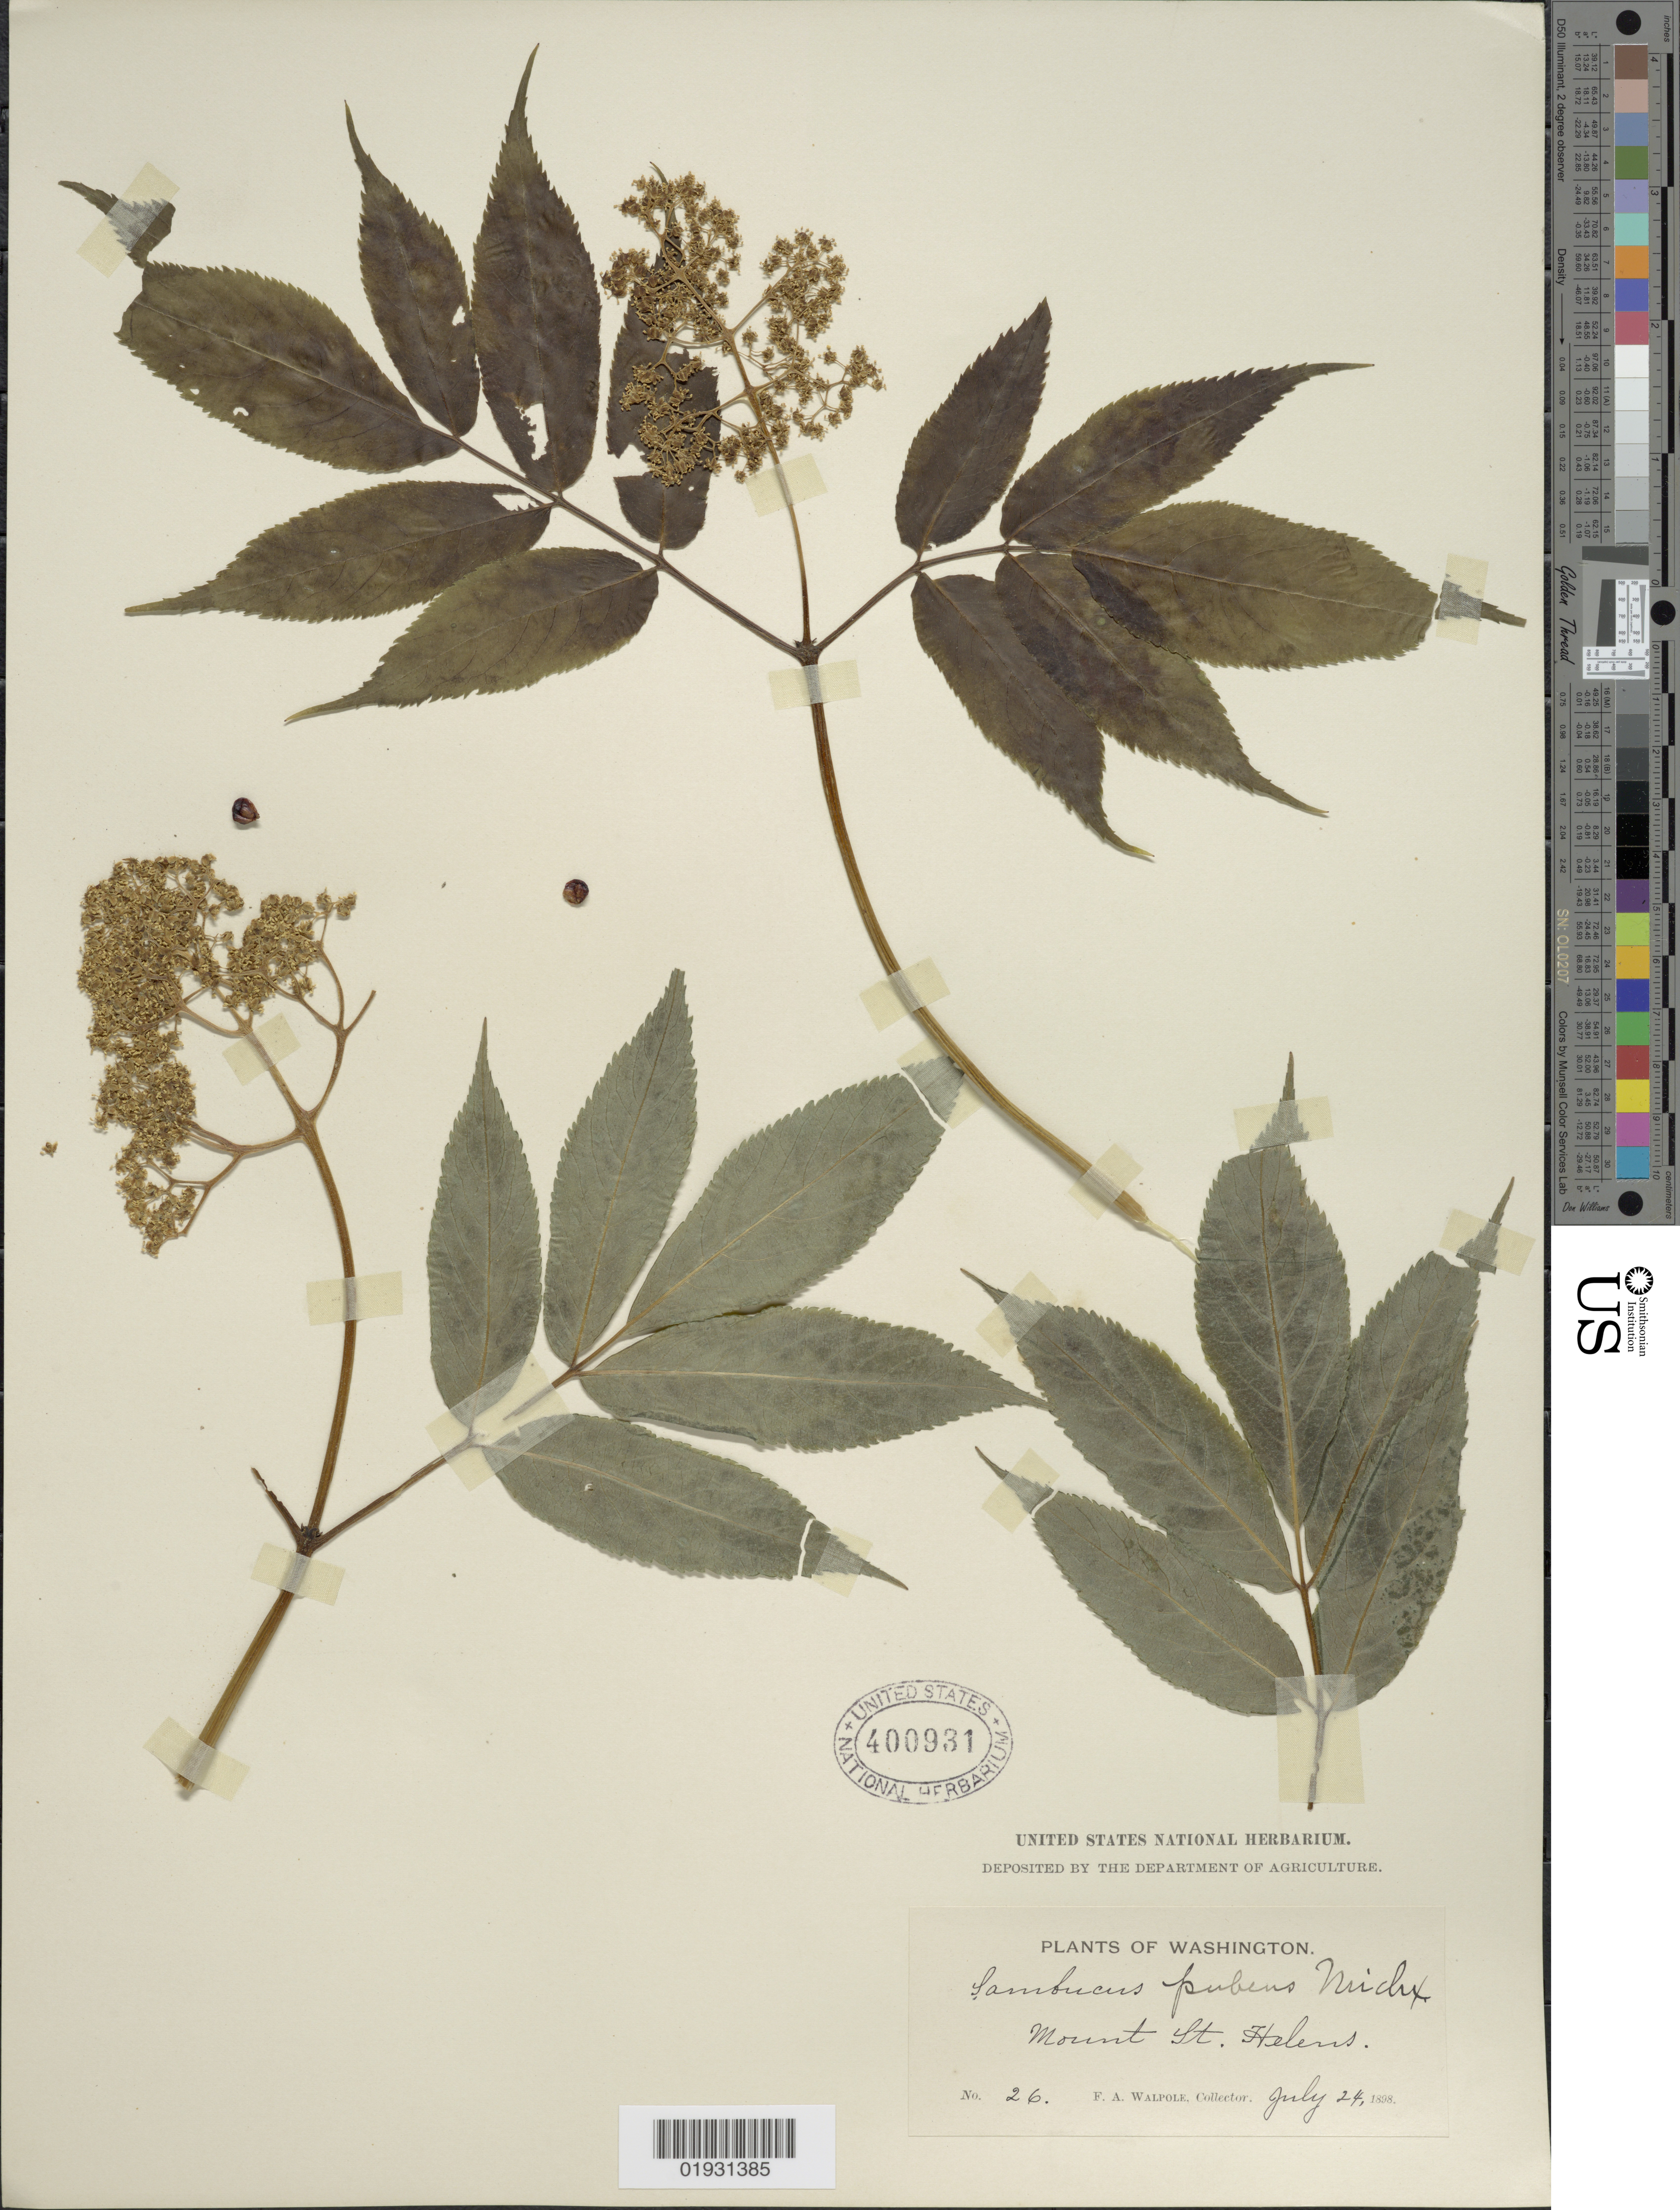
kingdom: Plantae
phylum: Tracheophyta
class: Magnoliopsida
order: Dipsacales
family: Viburnaceae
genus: Sambucus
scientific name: Sambucus racemosa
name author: L.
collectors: F. Walpole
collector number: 26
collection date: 1898-07-24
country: United States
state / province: Washington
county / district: Skamania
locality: Mount St. Helens.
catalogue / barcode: US 400931